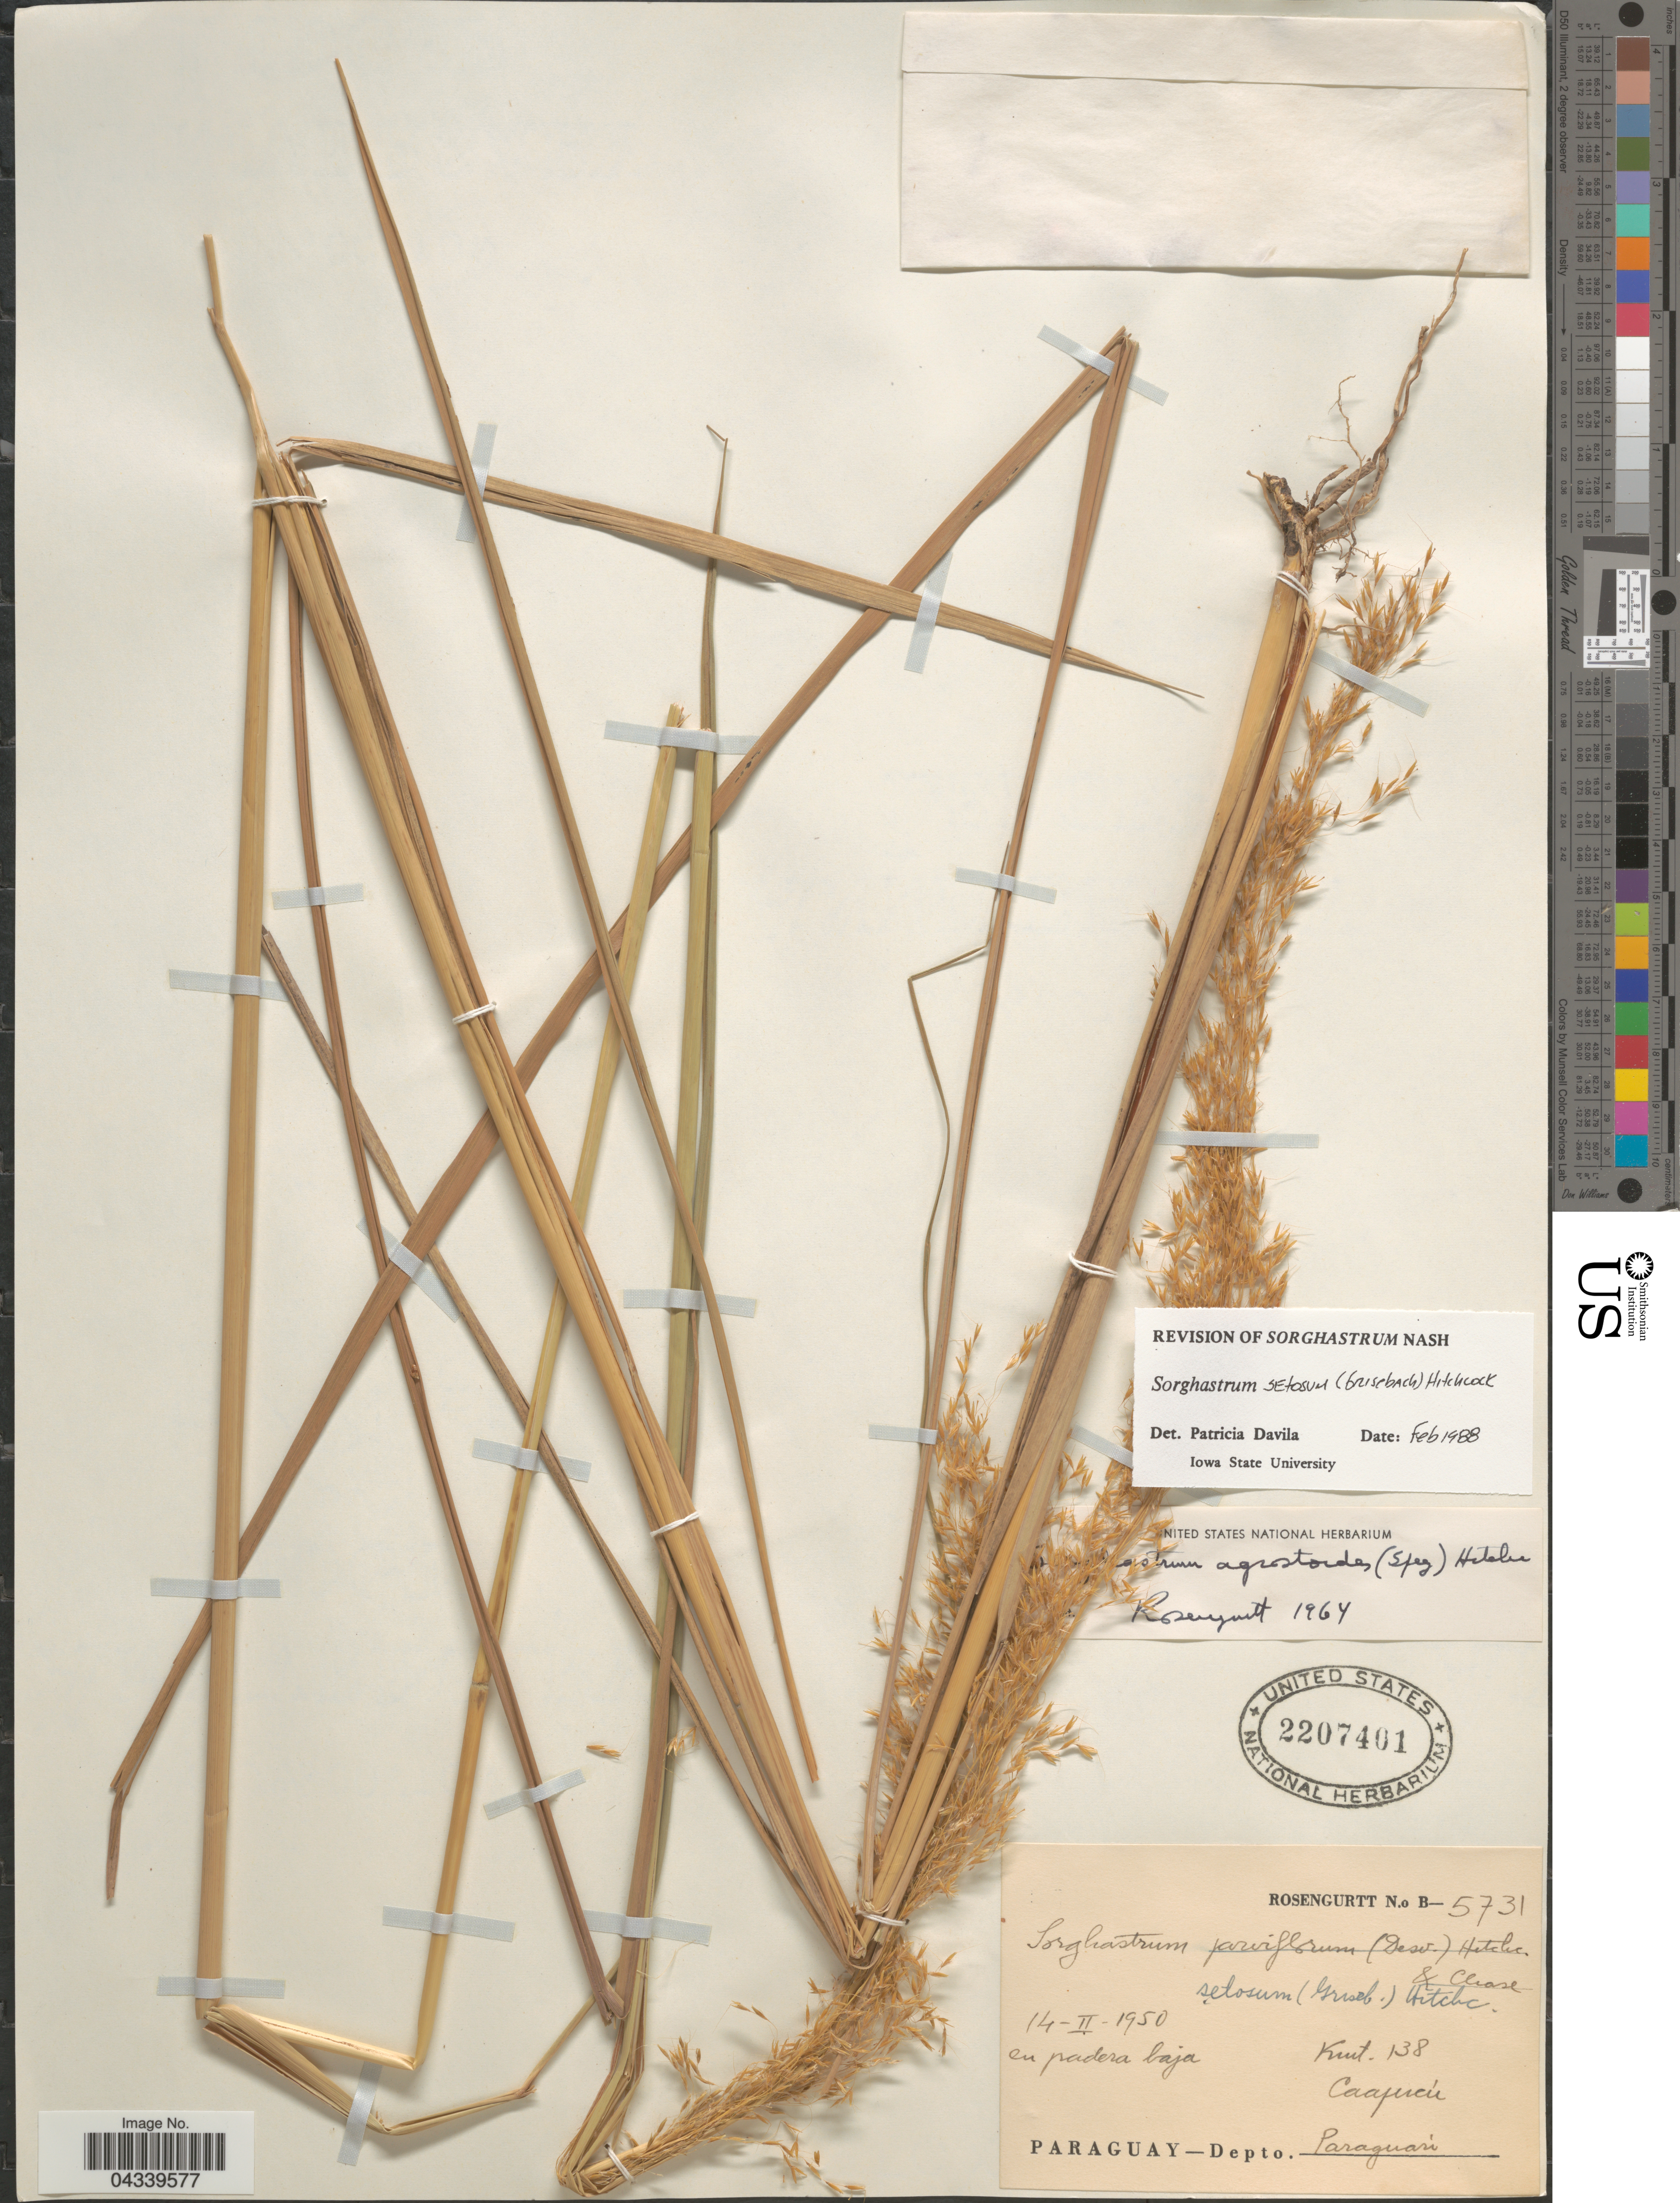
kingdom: Plantae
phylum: Tracheophyta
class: Liliopsida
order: Poales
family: Poaceae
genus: Sorghastrum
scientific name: Sorghastrum setosum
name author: (Griseb.) Hitchc.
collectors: Rosengurtt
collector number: B-5731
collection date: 1950-02-14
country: Paraguay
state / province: Paraguari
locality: En padera baja. Kmt. 138. Caapucú. Depto. Paraguarí.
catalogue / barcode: US 2207401